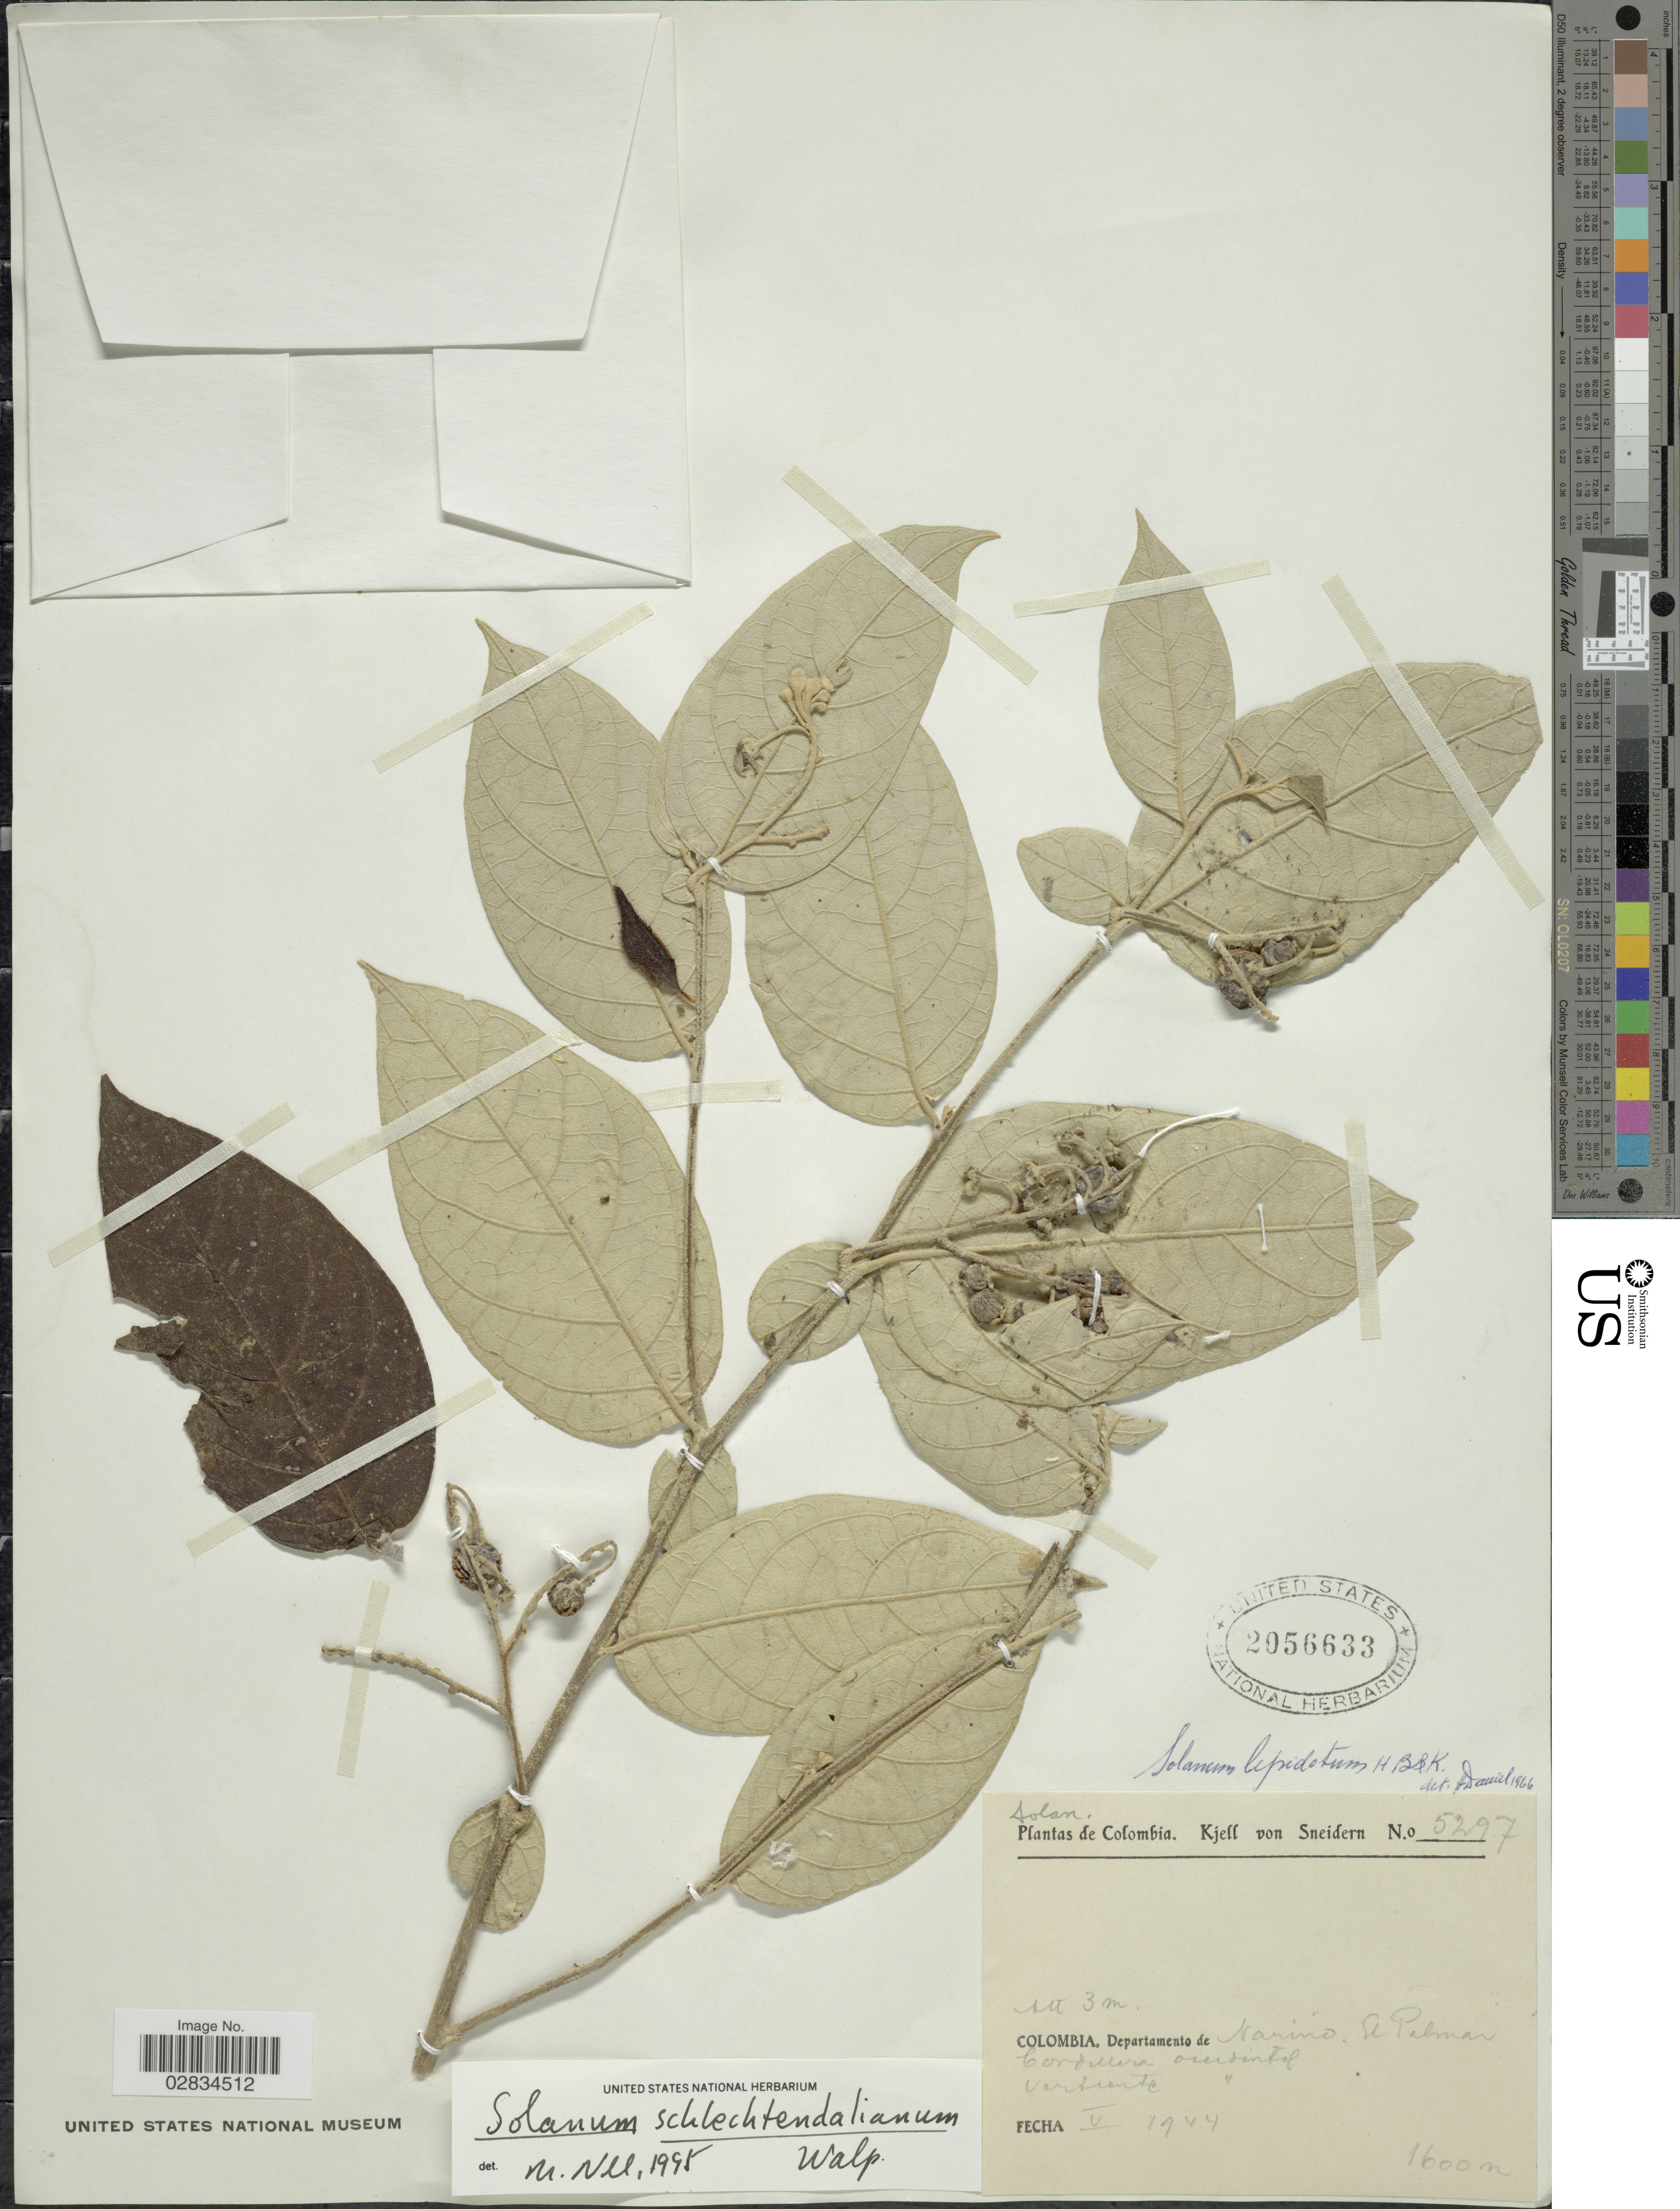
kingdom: Plantae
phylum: Tracheophyta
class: Magnoliopsida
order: Solanales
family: Solanaceae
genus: Solanum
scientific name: Solanum schlechtendalianum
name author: Walp.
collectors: K. von Sneidern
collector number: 5297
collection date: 1944-05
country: Colombia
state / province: Nariño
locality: Departamento de Nariño. El Palmar. Cordillera occidental.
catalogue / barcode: US 2056633